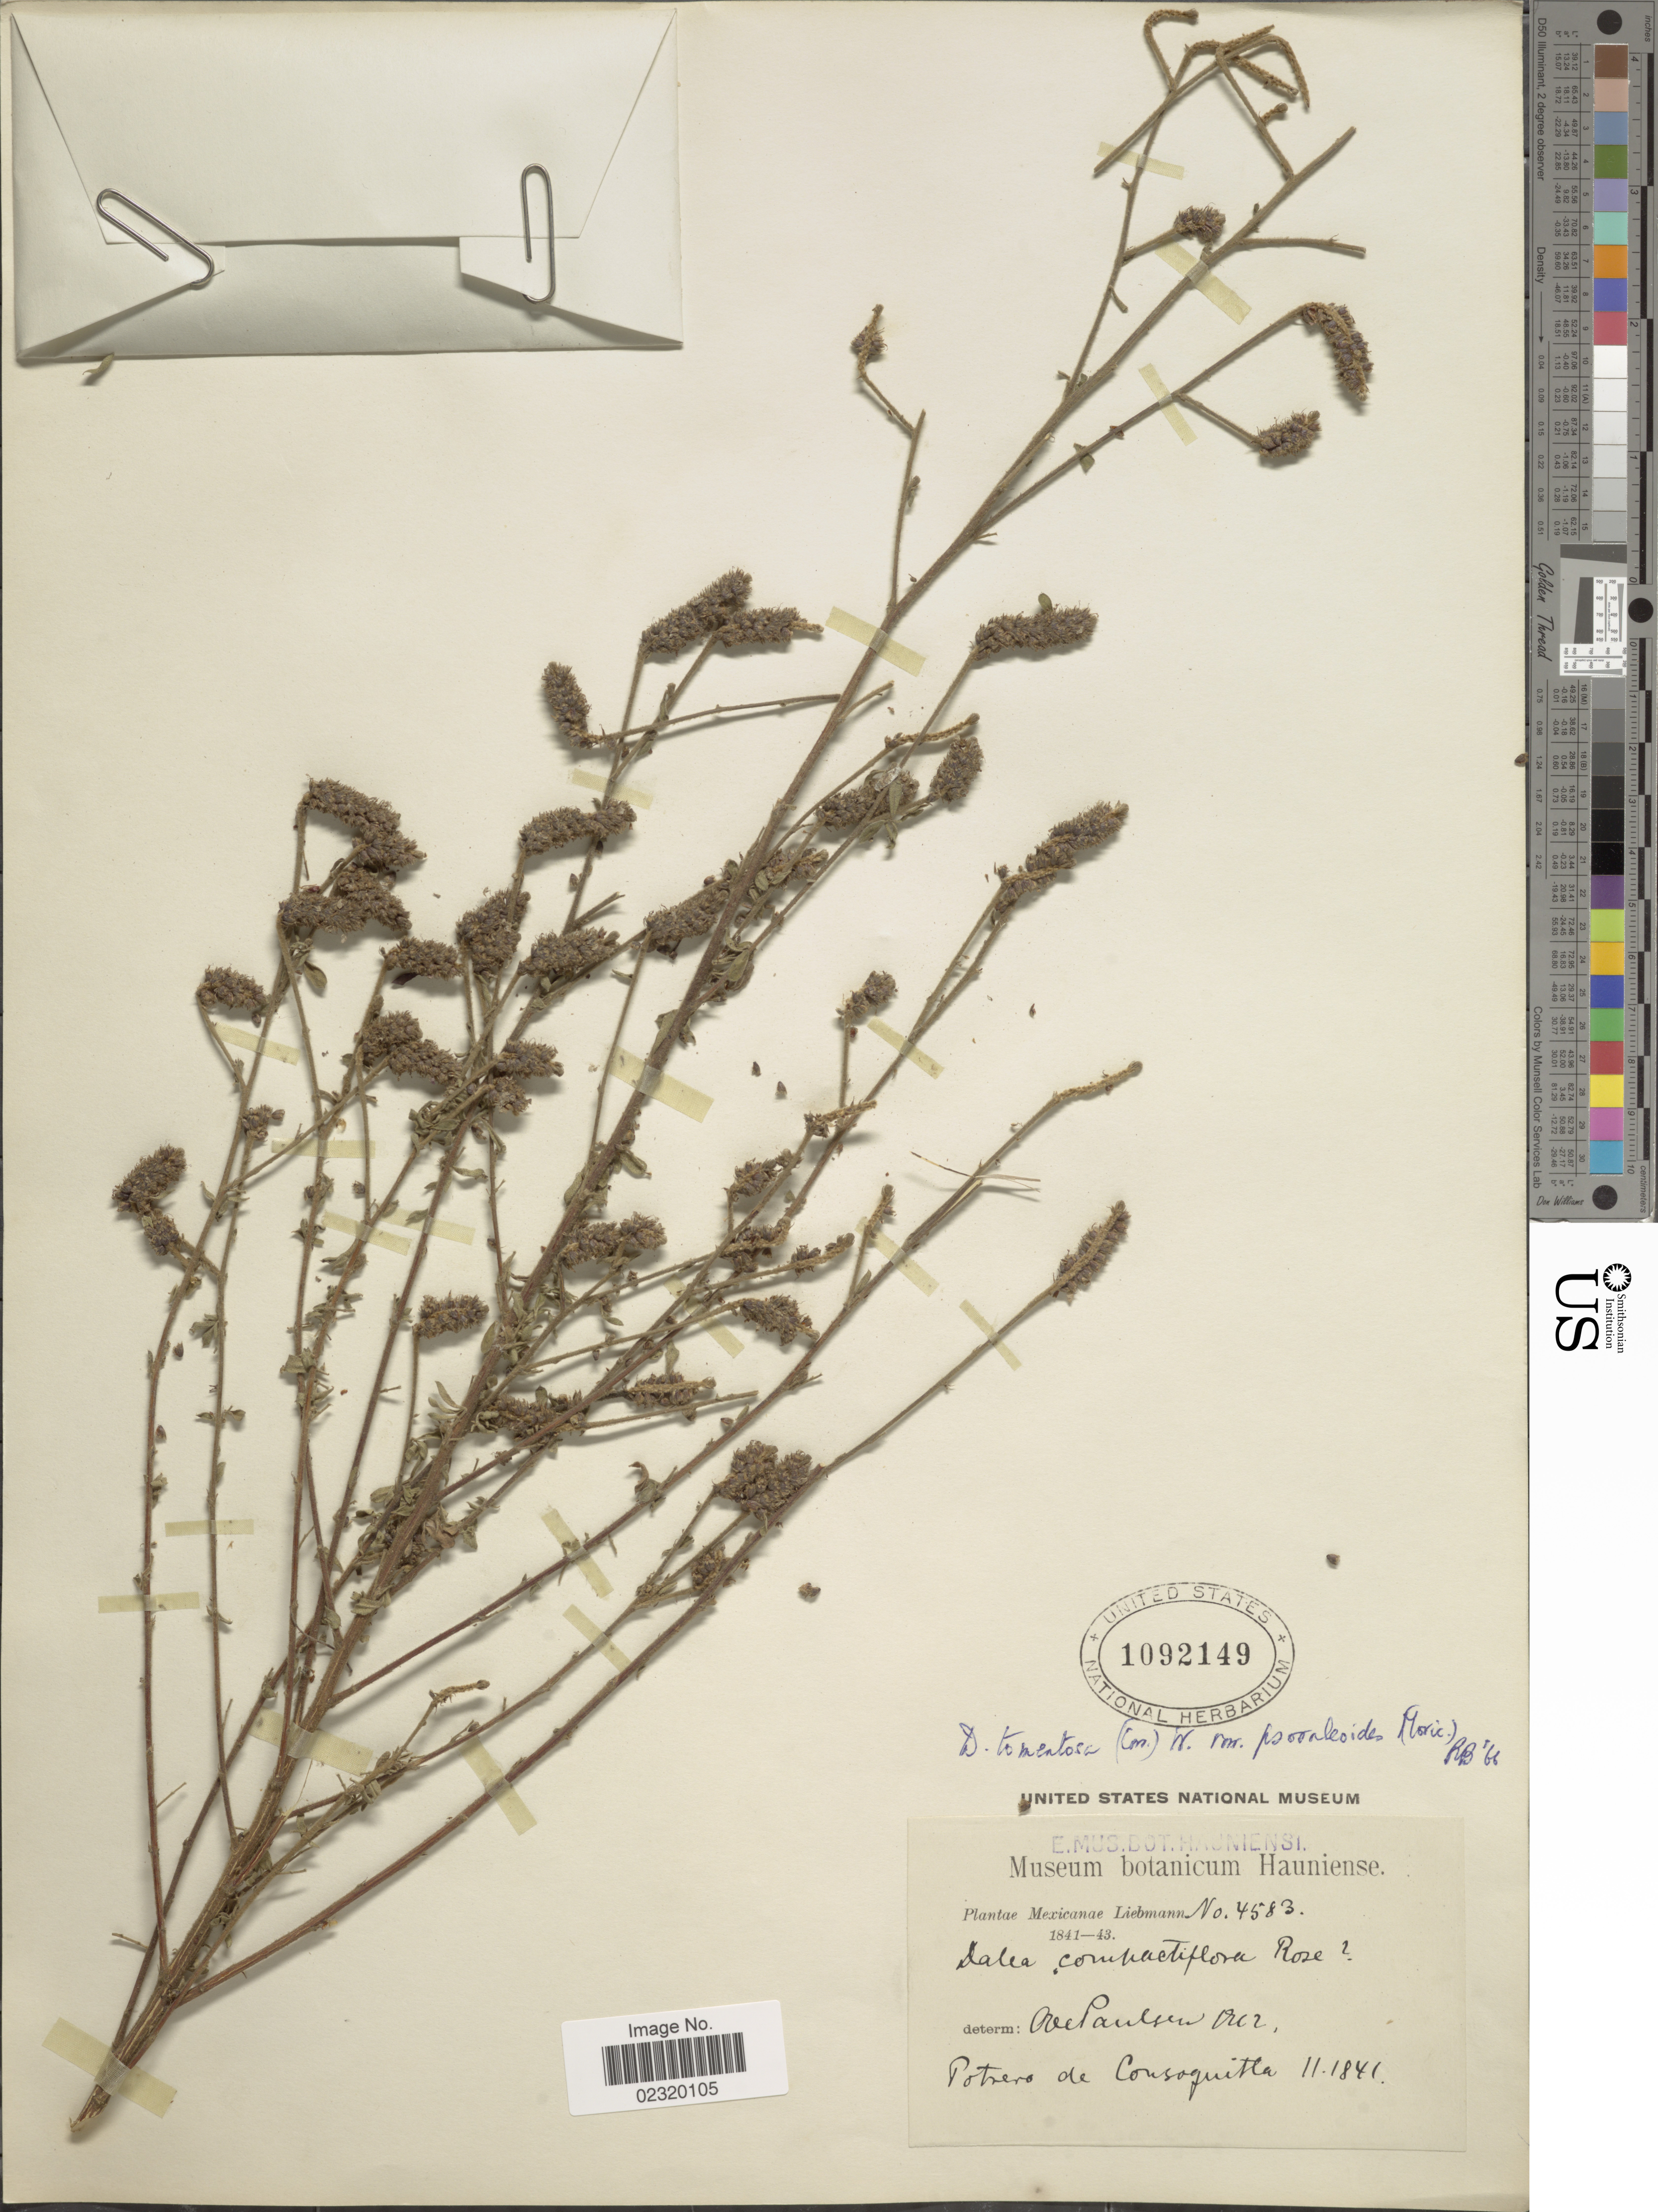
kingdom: Plantae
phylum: Tracheophyta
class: Magnoliopsida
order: Fabales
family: Fabaceae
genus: Dalea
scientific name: Dalea tomentosa var. psoraleoides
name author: (Moric.) Barneby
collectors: Liebmann, --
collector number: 4583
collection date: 1841-11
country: Mexico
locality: Potrero de Consoquitla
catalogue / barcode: US 1092149